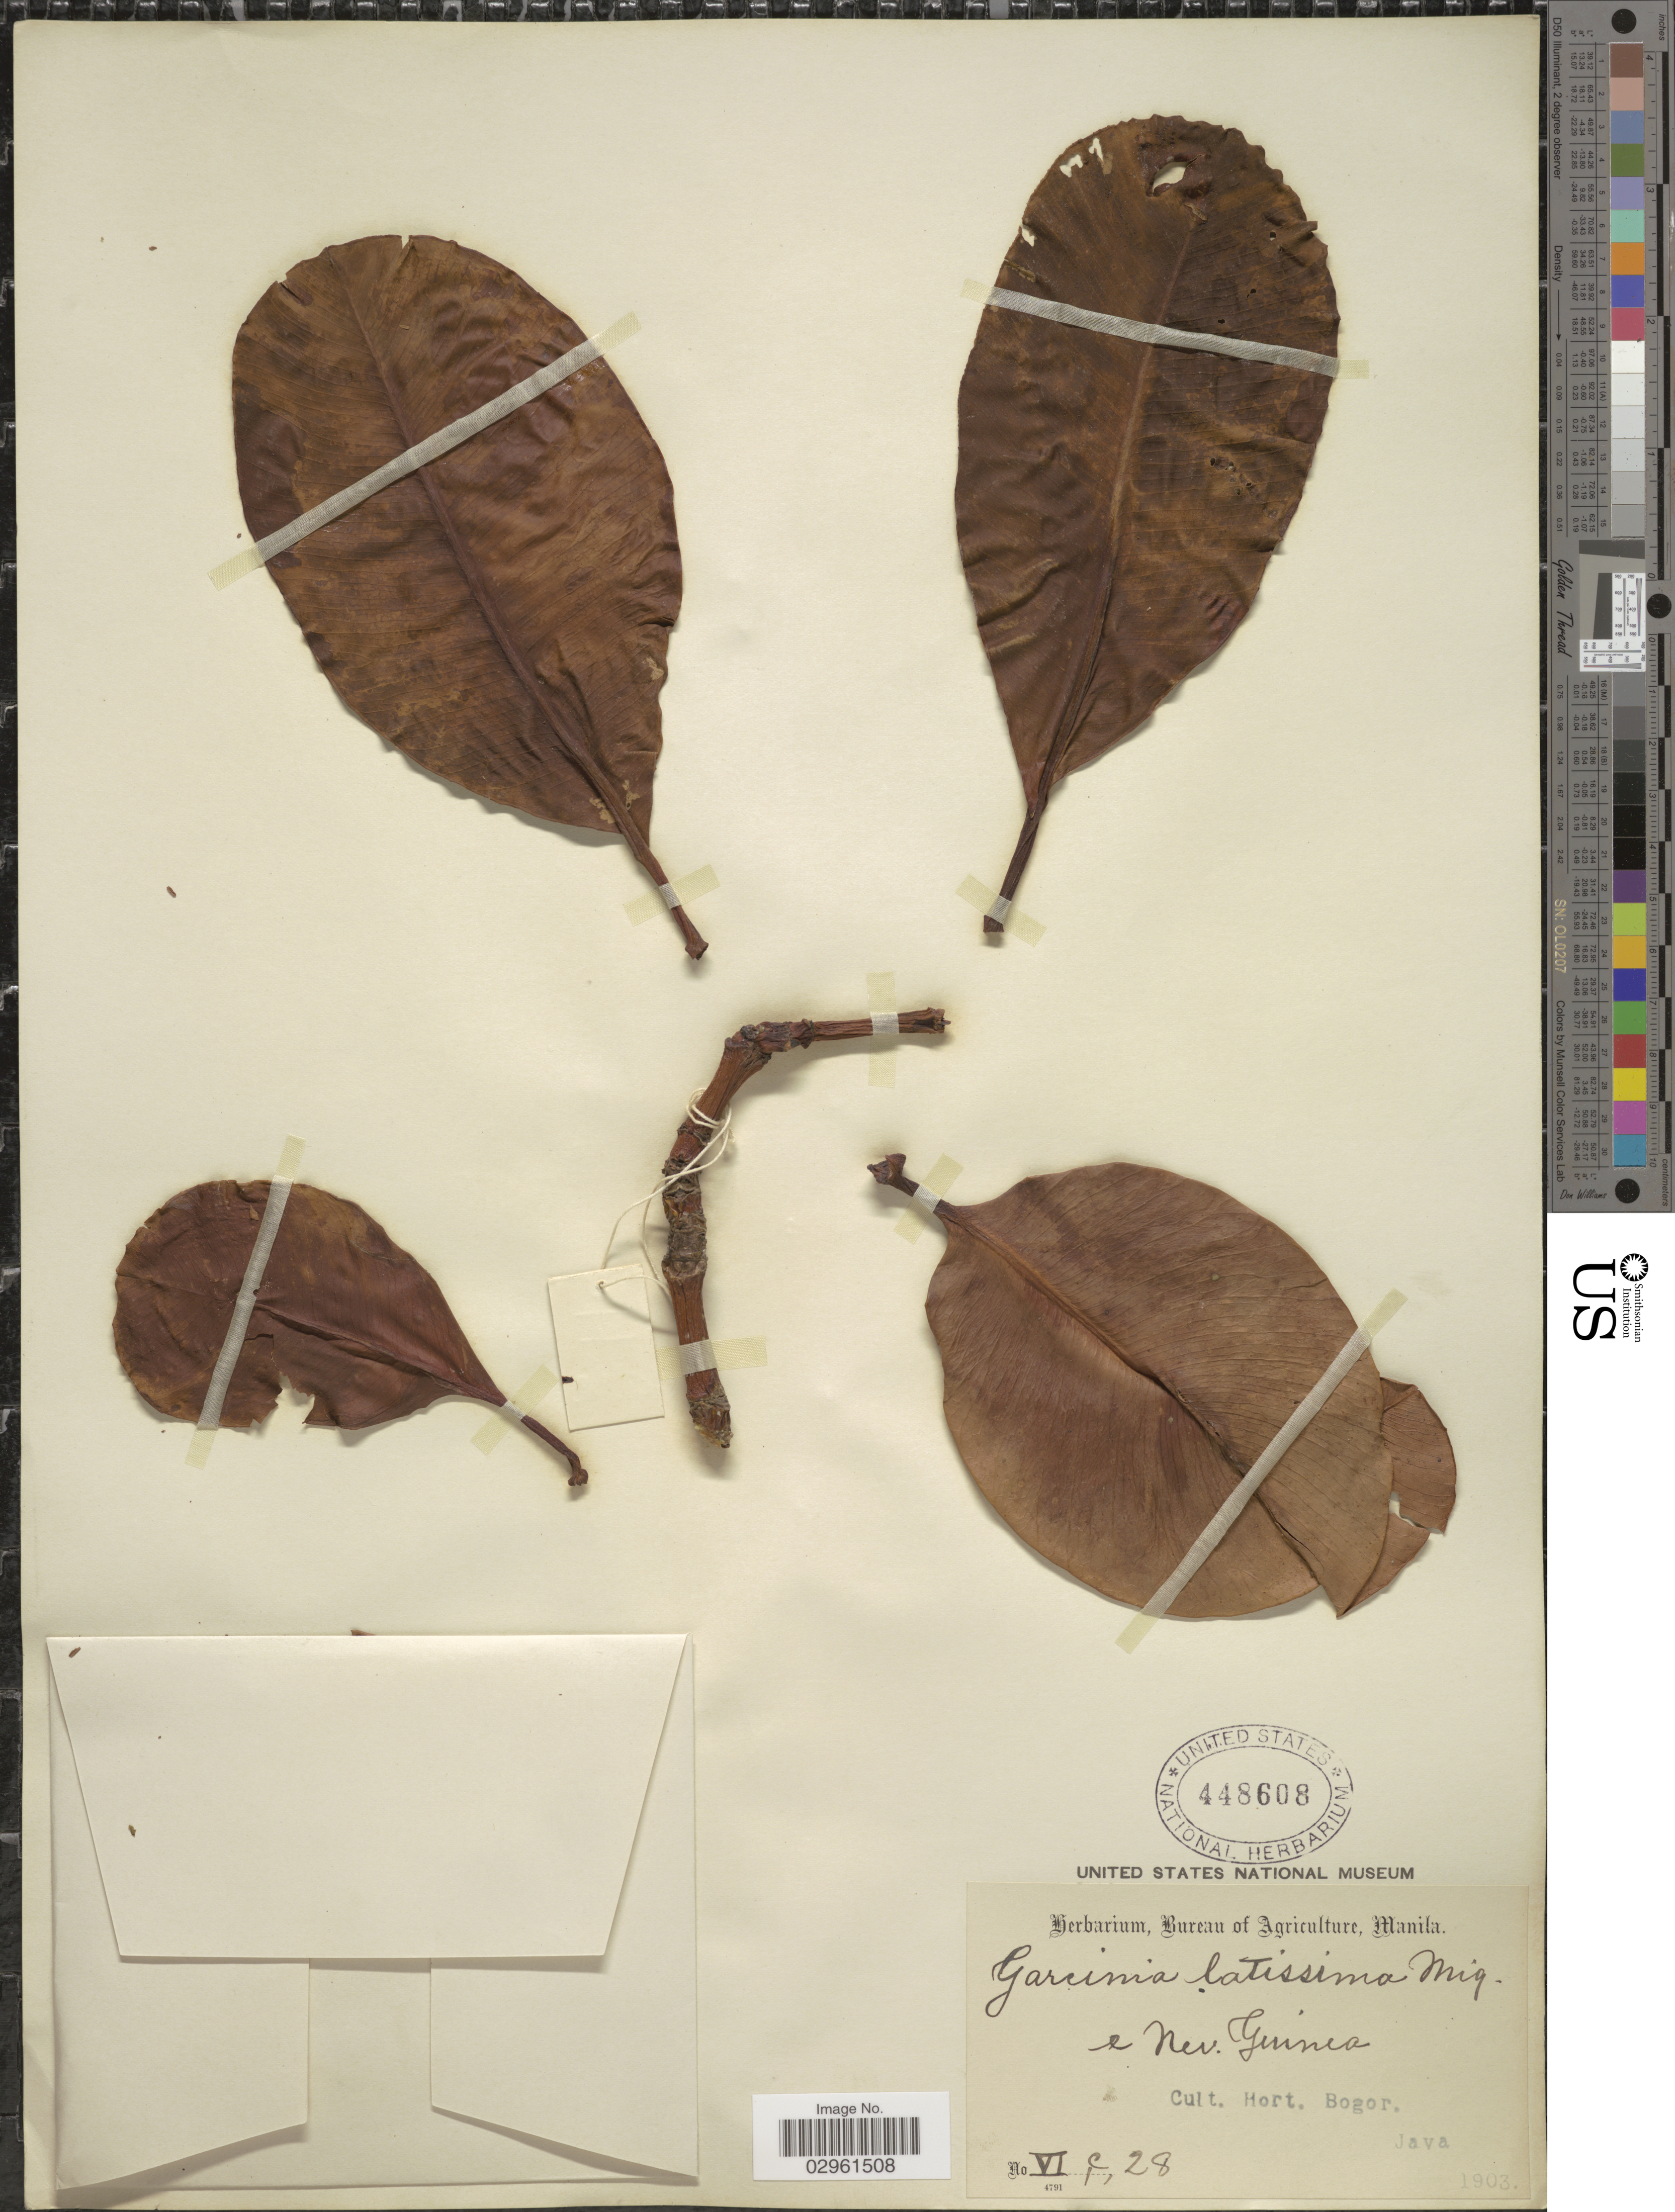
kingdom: Plantae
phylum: Tracheophyta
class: Magnoliopsida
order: Malpighiales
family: Clusiaceae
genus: Garcinia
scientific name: Garcinia latissima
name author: Miq.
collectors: Ex herb. Bureau of Agriculture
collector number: VI,C,28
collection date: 1903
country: Indonesia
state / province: Java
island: New Guinea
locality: E New Guinea, Cult. Hort. Bogor. Java.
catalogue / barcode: US 448608